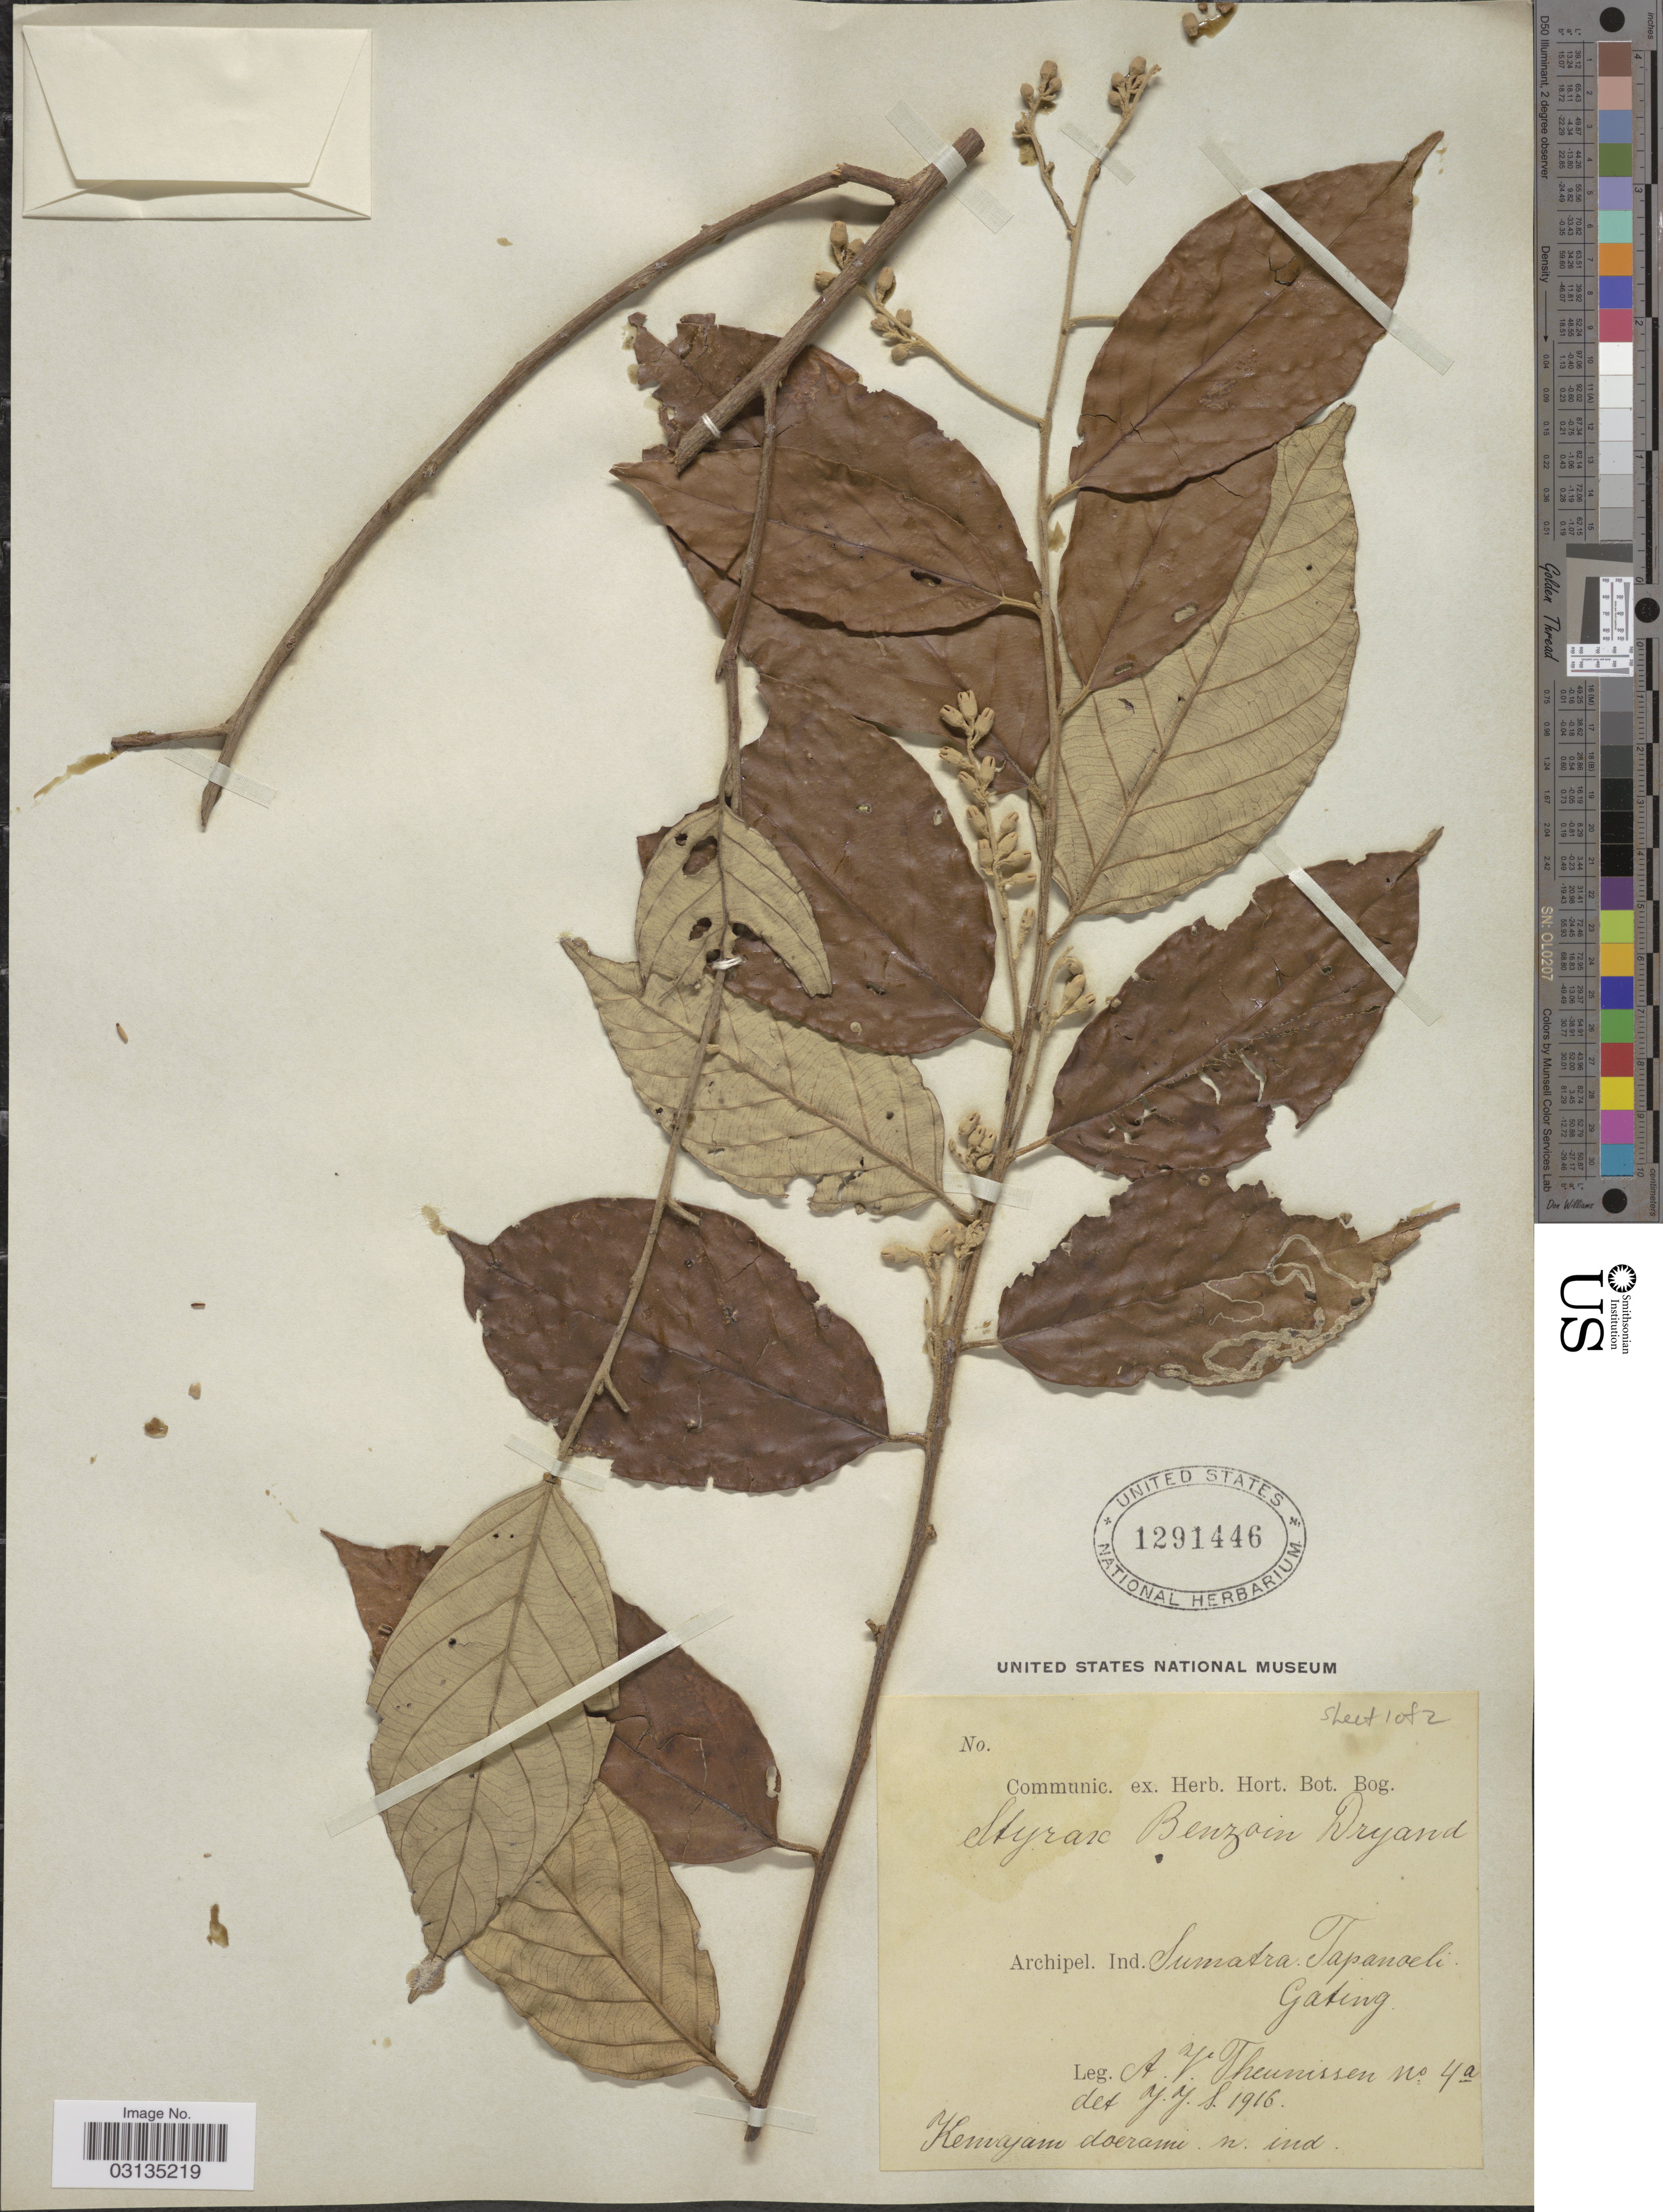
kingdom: Plantae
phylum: Tracheophyta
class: Magnoliopsida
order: Ericales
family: Styracaceae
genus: Styrax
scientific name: Styrax benzoin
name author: Dryand.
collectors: A. Theunissen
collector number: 4a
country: Indonesia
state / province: Sumatra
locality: Archipel. Ind. Sumatra. Tapanoeli, Gating.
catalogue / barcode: US 1291446